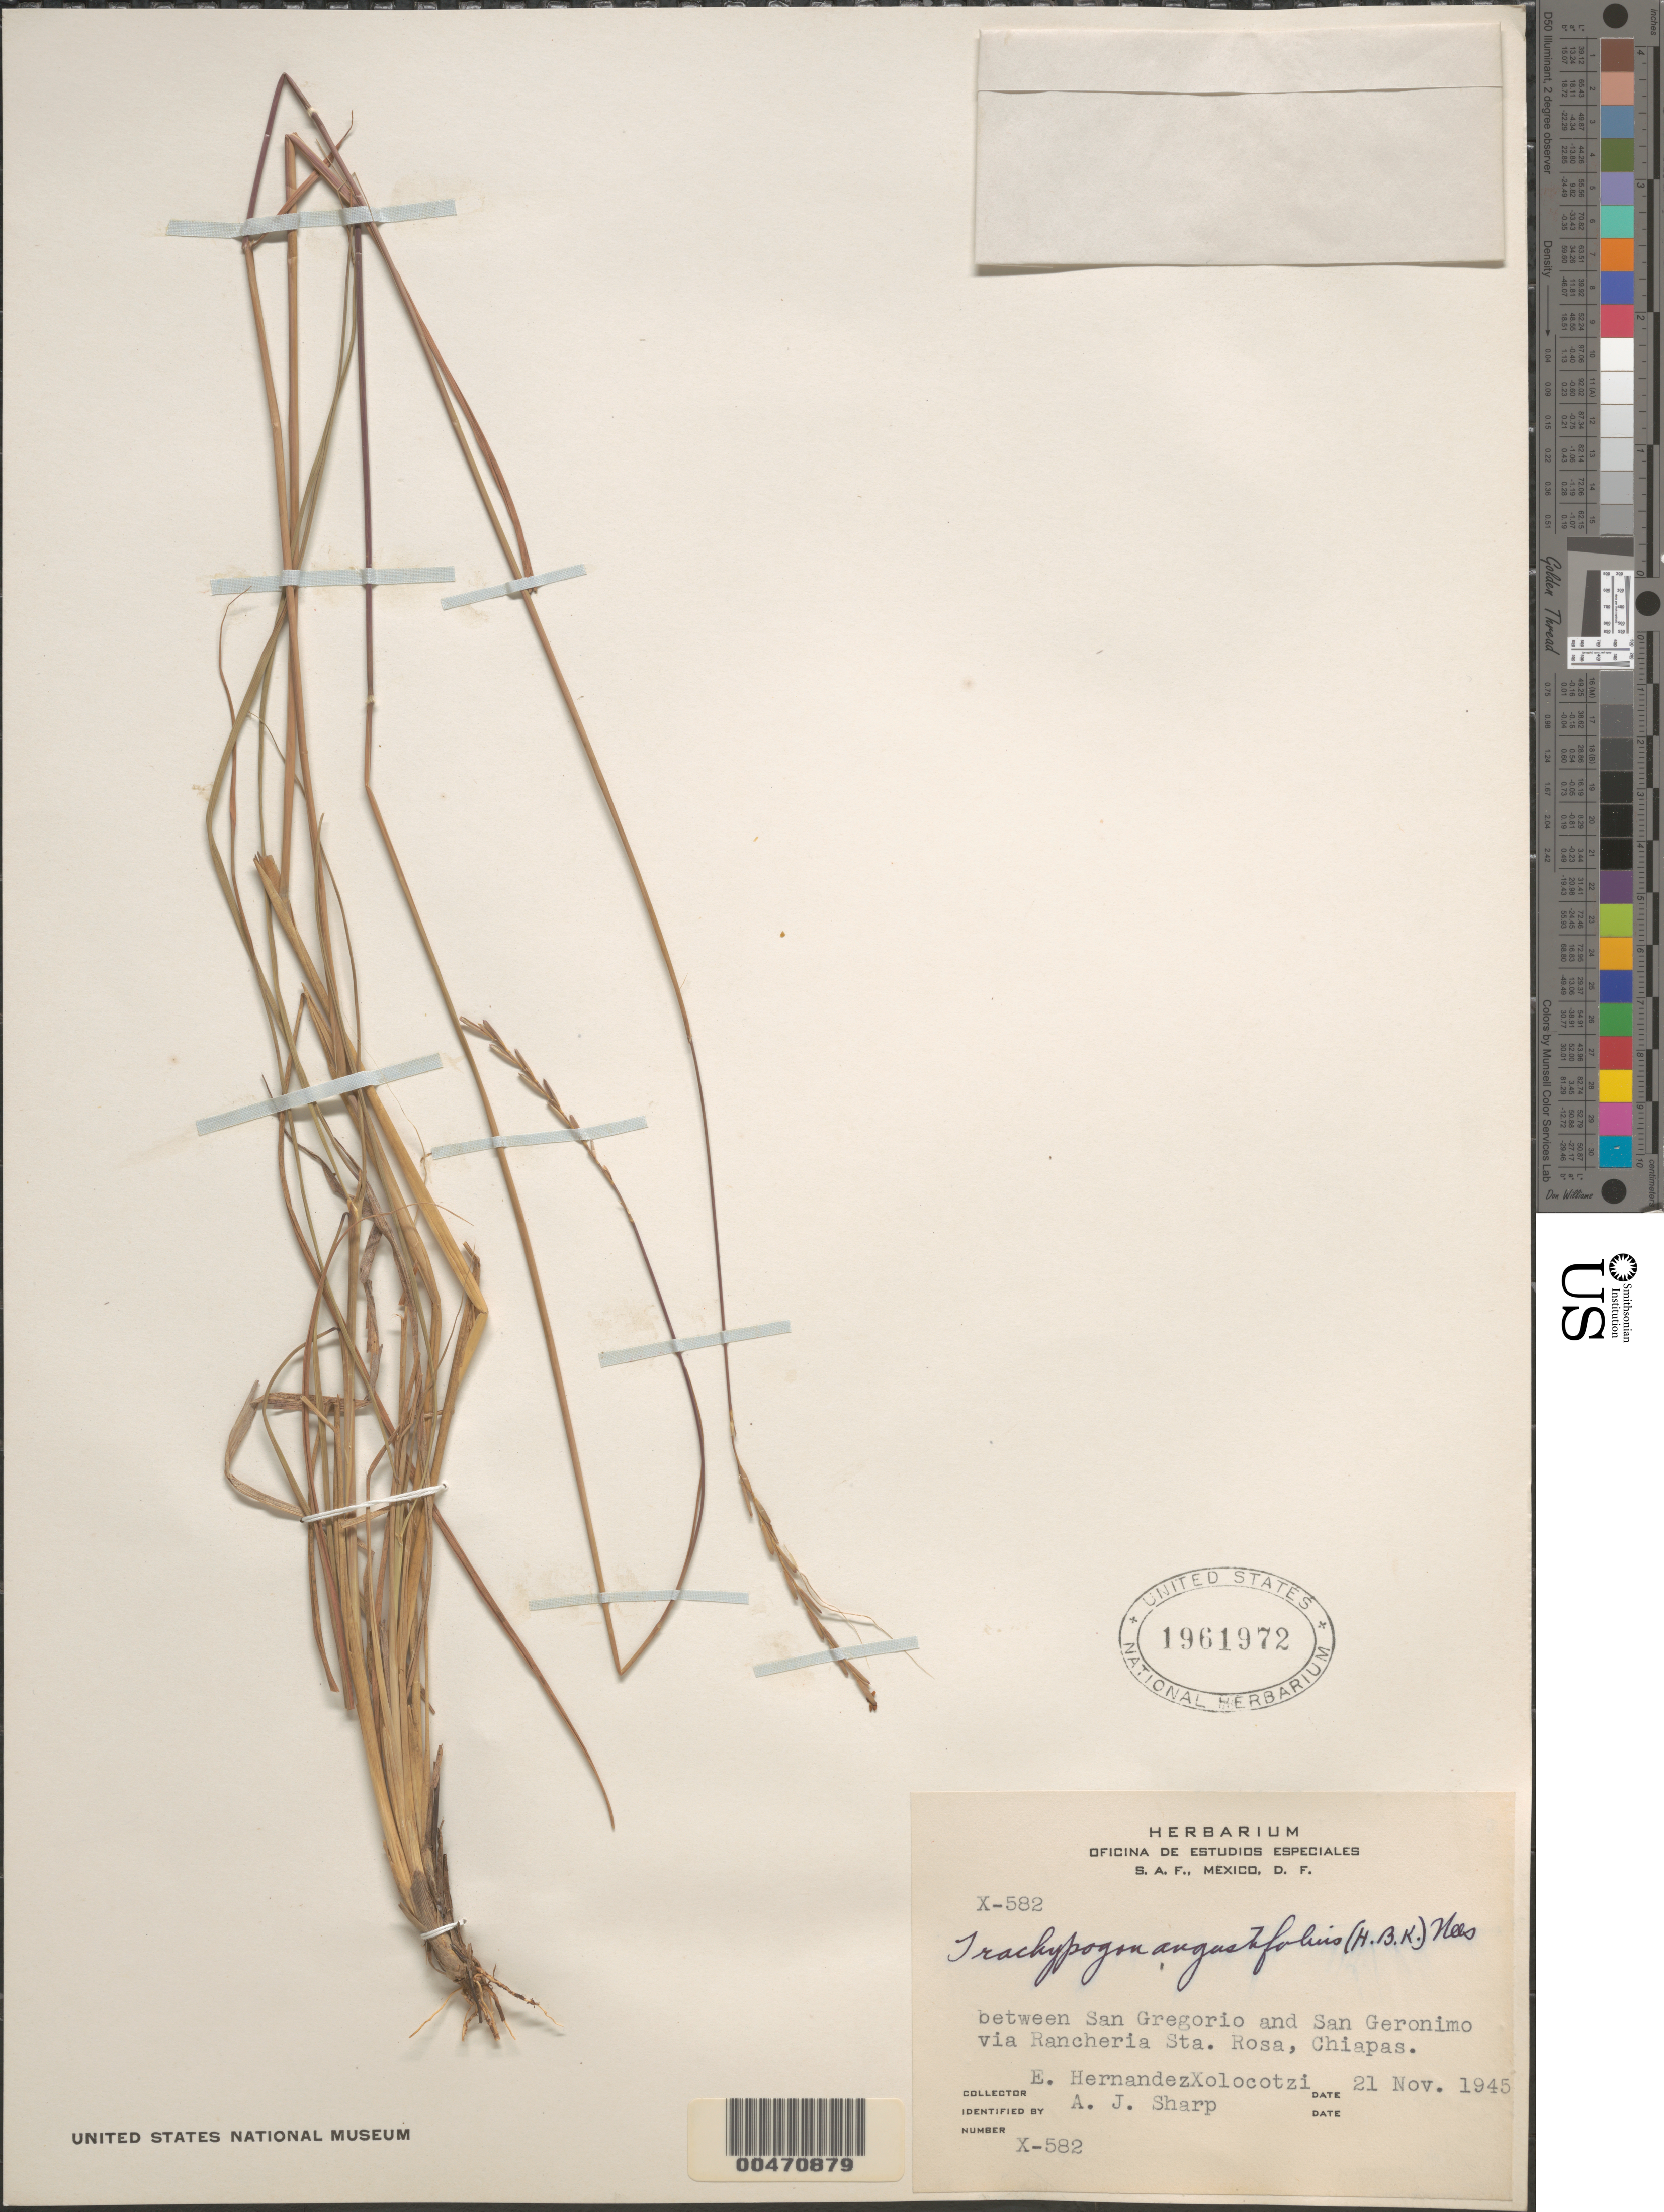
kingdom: Plantae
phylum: Tracheophyta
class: Liliopsida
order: Poales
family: Poaceae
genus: Trachypogon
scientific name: Trachypogon angustifolius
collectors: E. I. Hernández-X. & A. J. Sharp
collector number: X-582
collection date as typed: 21 Nov 1945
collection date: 1945-11-21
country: Mexico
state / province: Chiapas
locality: Between San Gregorio & San Geronimo via Rancheria Sta. Rosa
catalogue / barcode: US 1961972